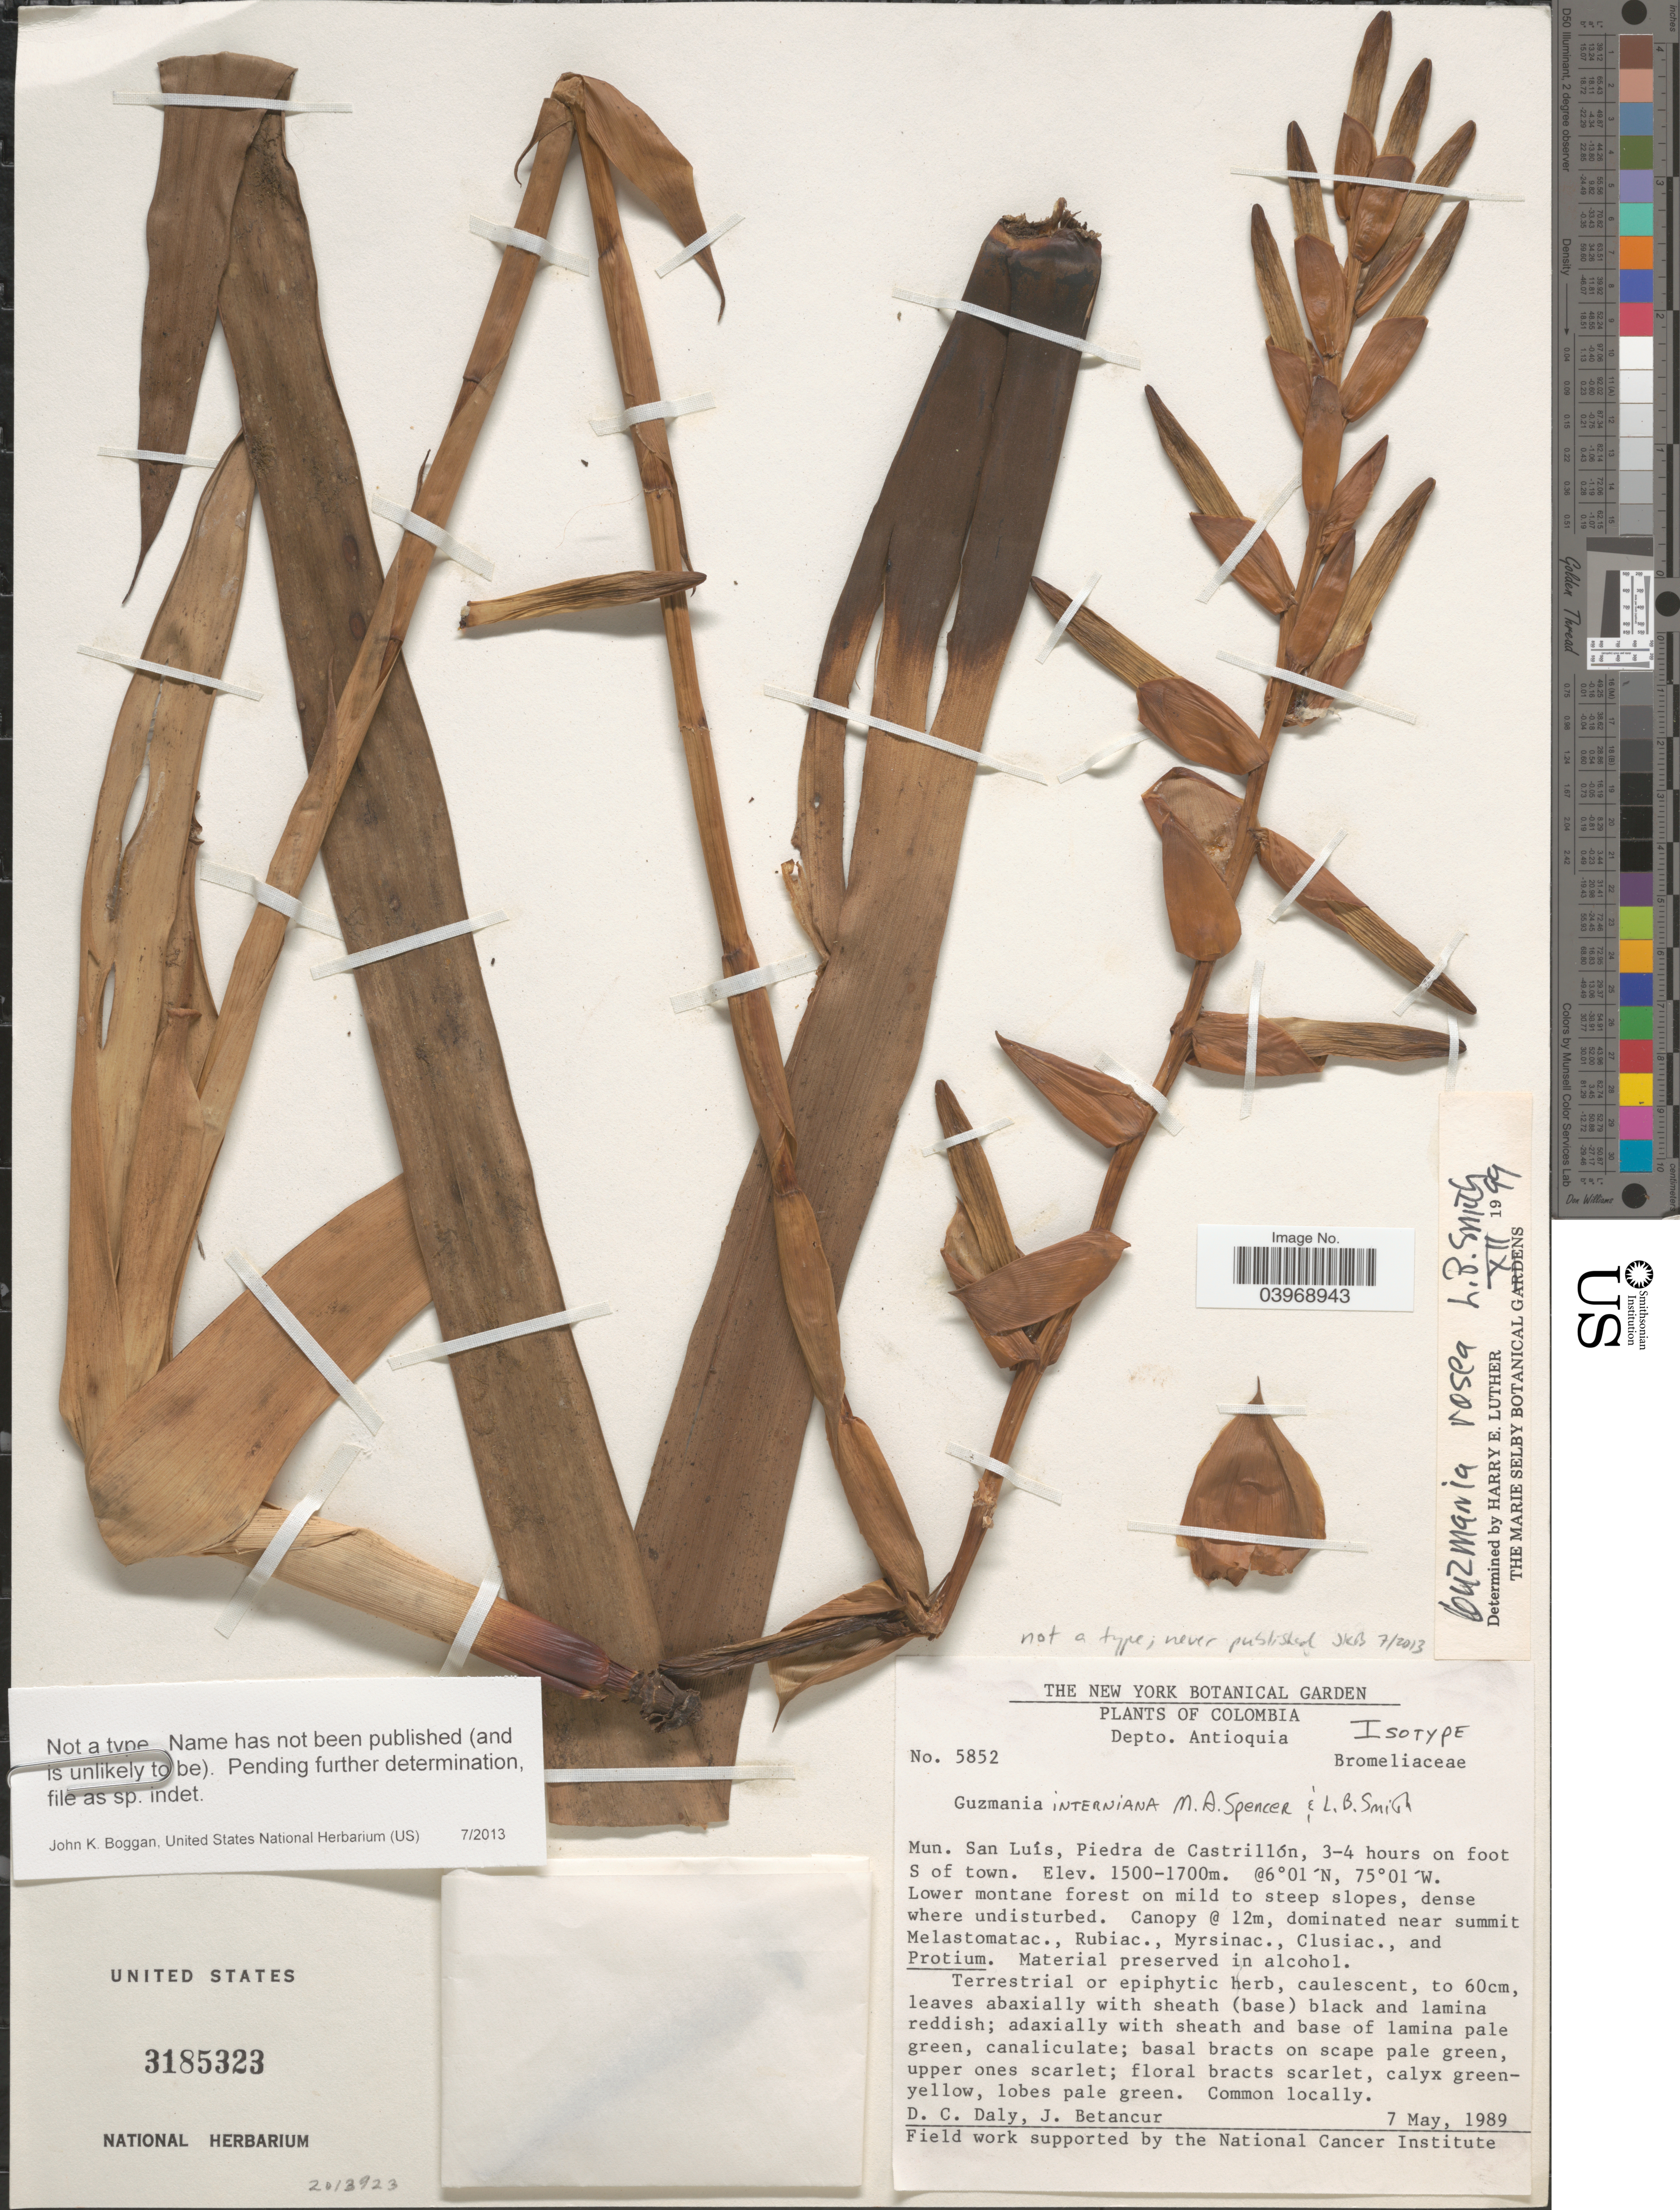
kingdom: Plantae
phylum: Tracheophyta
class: Liliopsida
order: Poales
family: Bromeliaceae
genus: Guzmania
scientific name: Guzmania sp.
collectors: D. C. Daly & J. Betancur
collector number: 5852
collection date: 1989-05-07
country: Colombia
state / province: Antioquia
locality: Depto. Antioquia. Mun. San Luís, Piedra de Castrillón, 3-4 hours on foot S of town.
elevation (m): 1500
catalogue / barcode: US 3185323